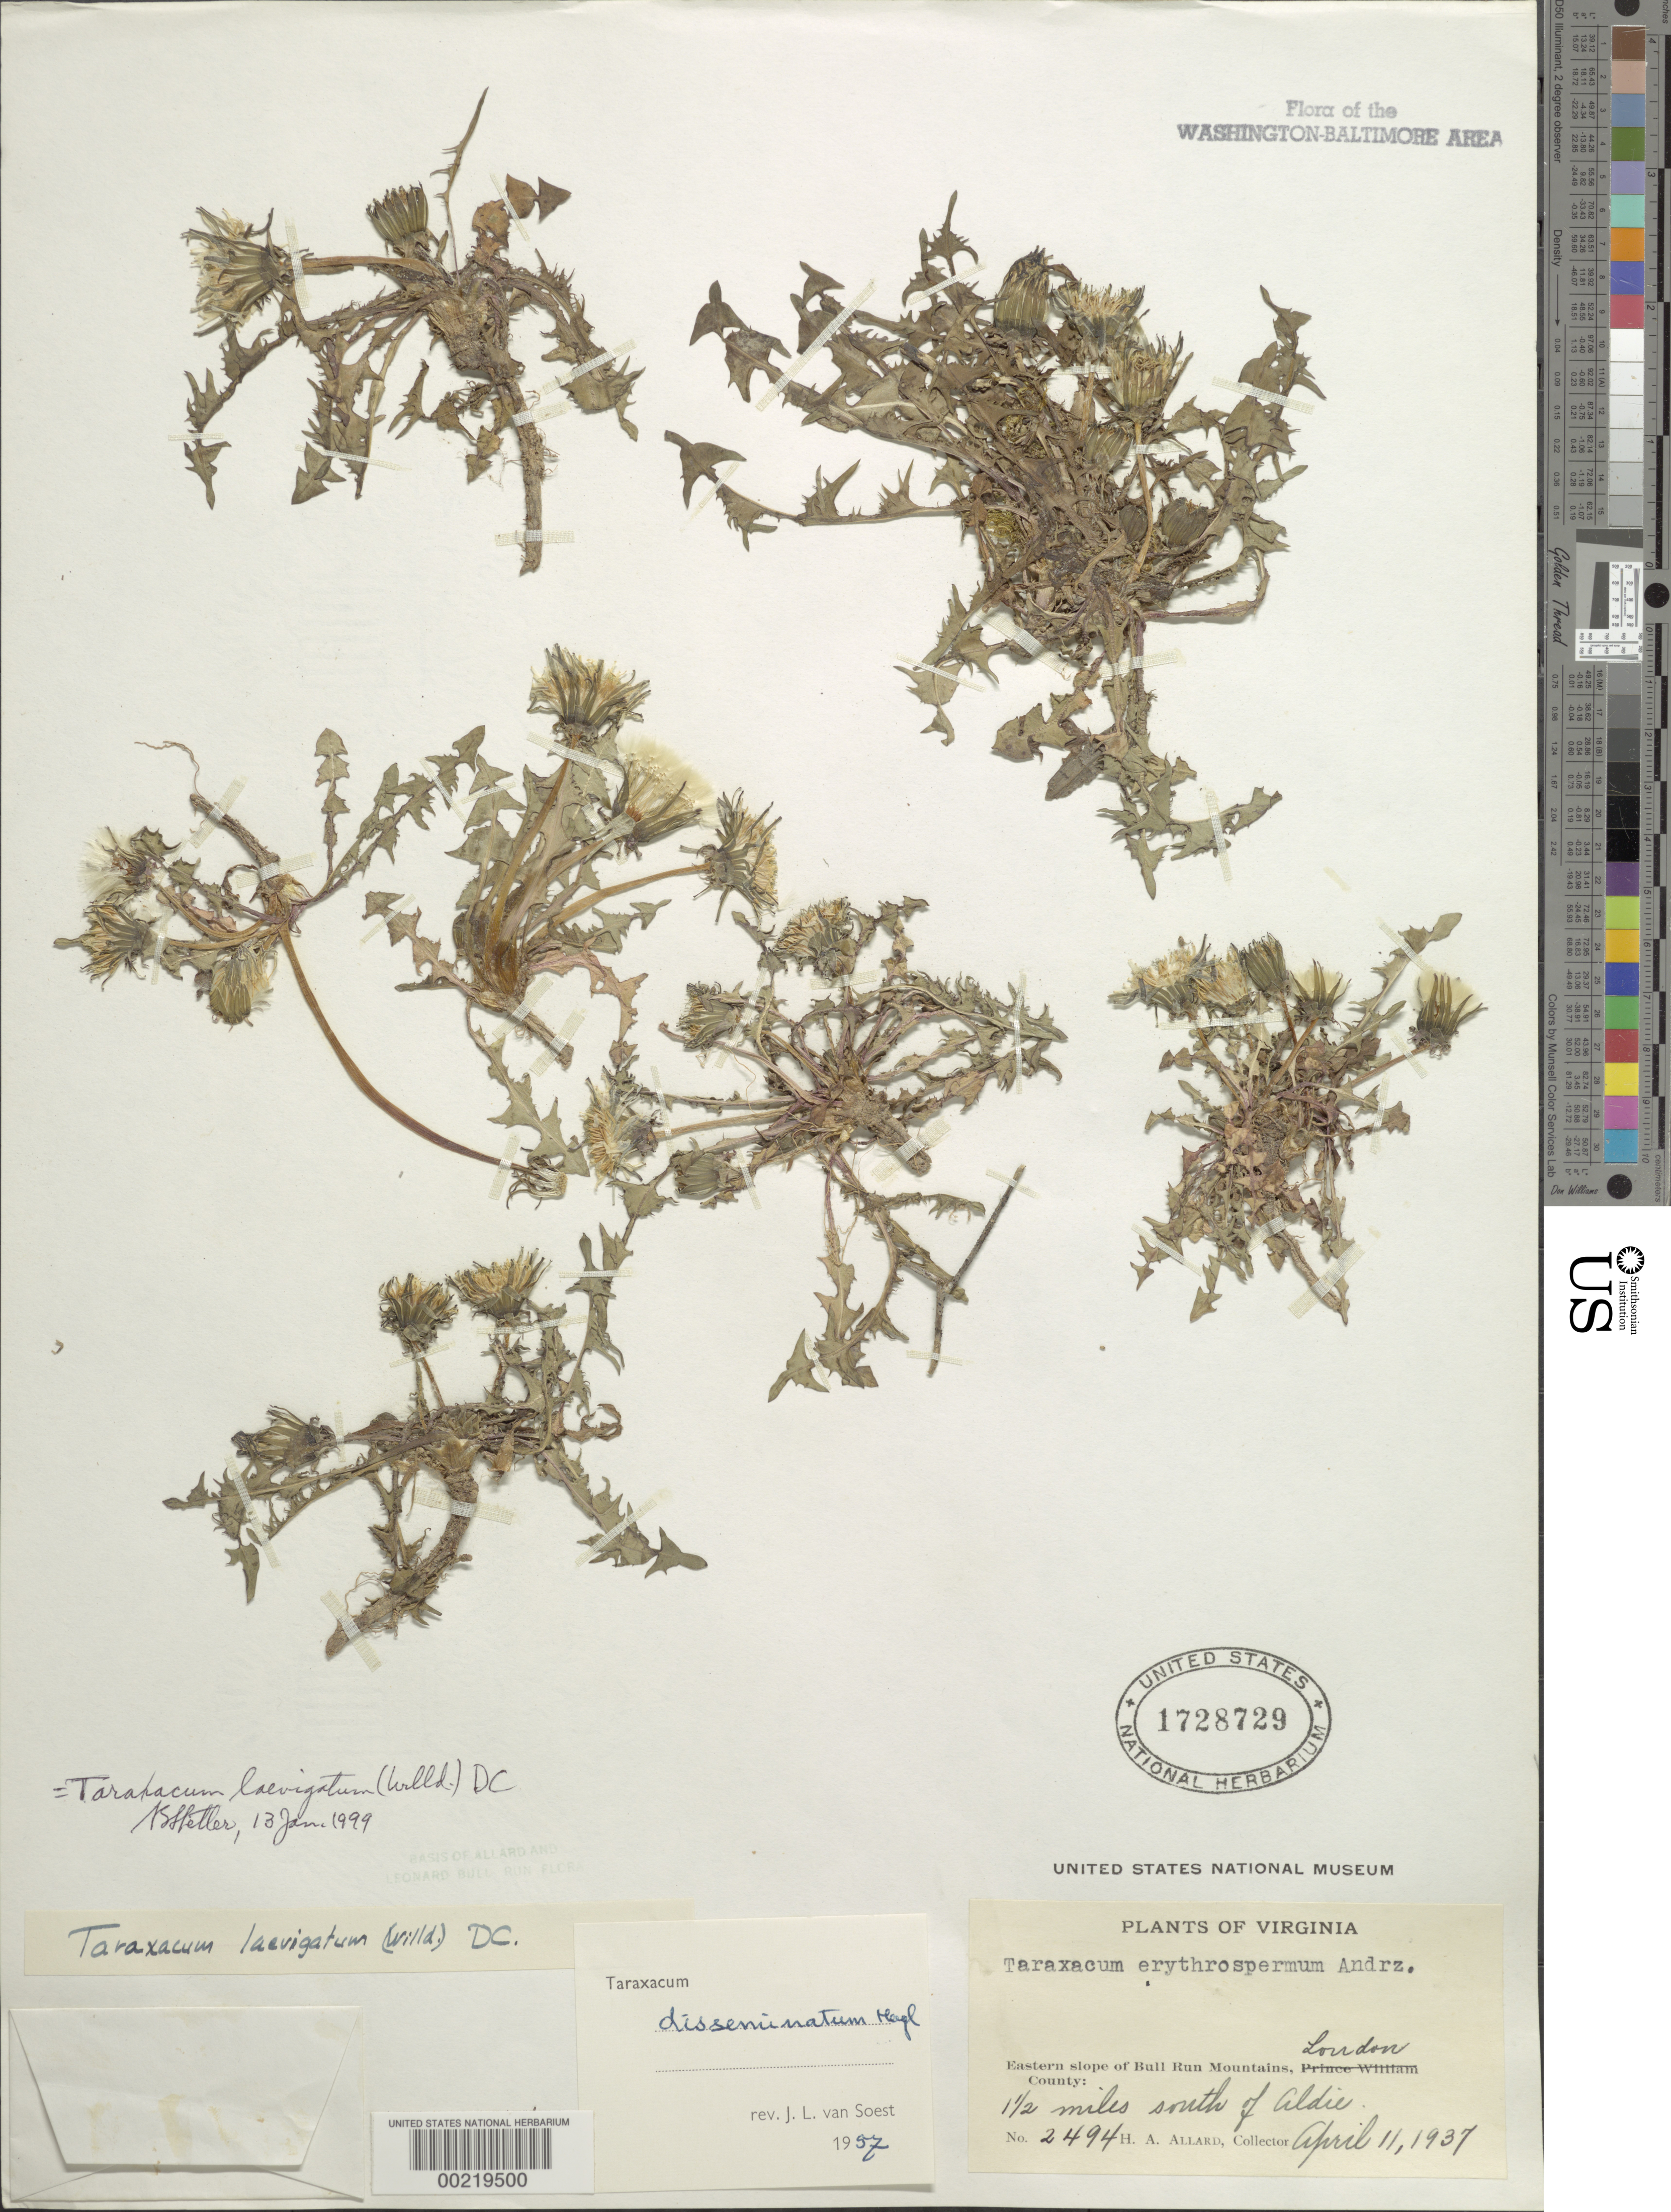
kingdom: Plantae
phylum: Tracheophyta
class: Magnoliopsida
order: Asterales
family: Asteraceae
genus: Taraxacum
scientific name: Taraxacum erythrospermum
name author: Andrz. ex Besser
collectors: H. A. Allard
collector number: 2494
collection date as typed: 11 Apr 1937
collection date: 1937-04-11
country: United States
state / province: Virginia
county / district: Loudoun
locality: South of Aldie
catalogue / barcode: US 1728729